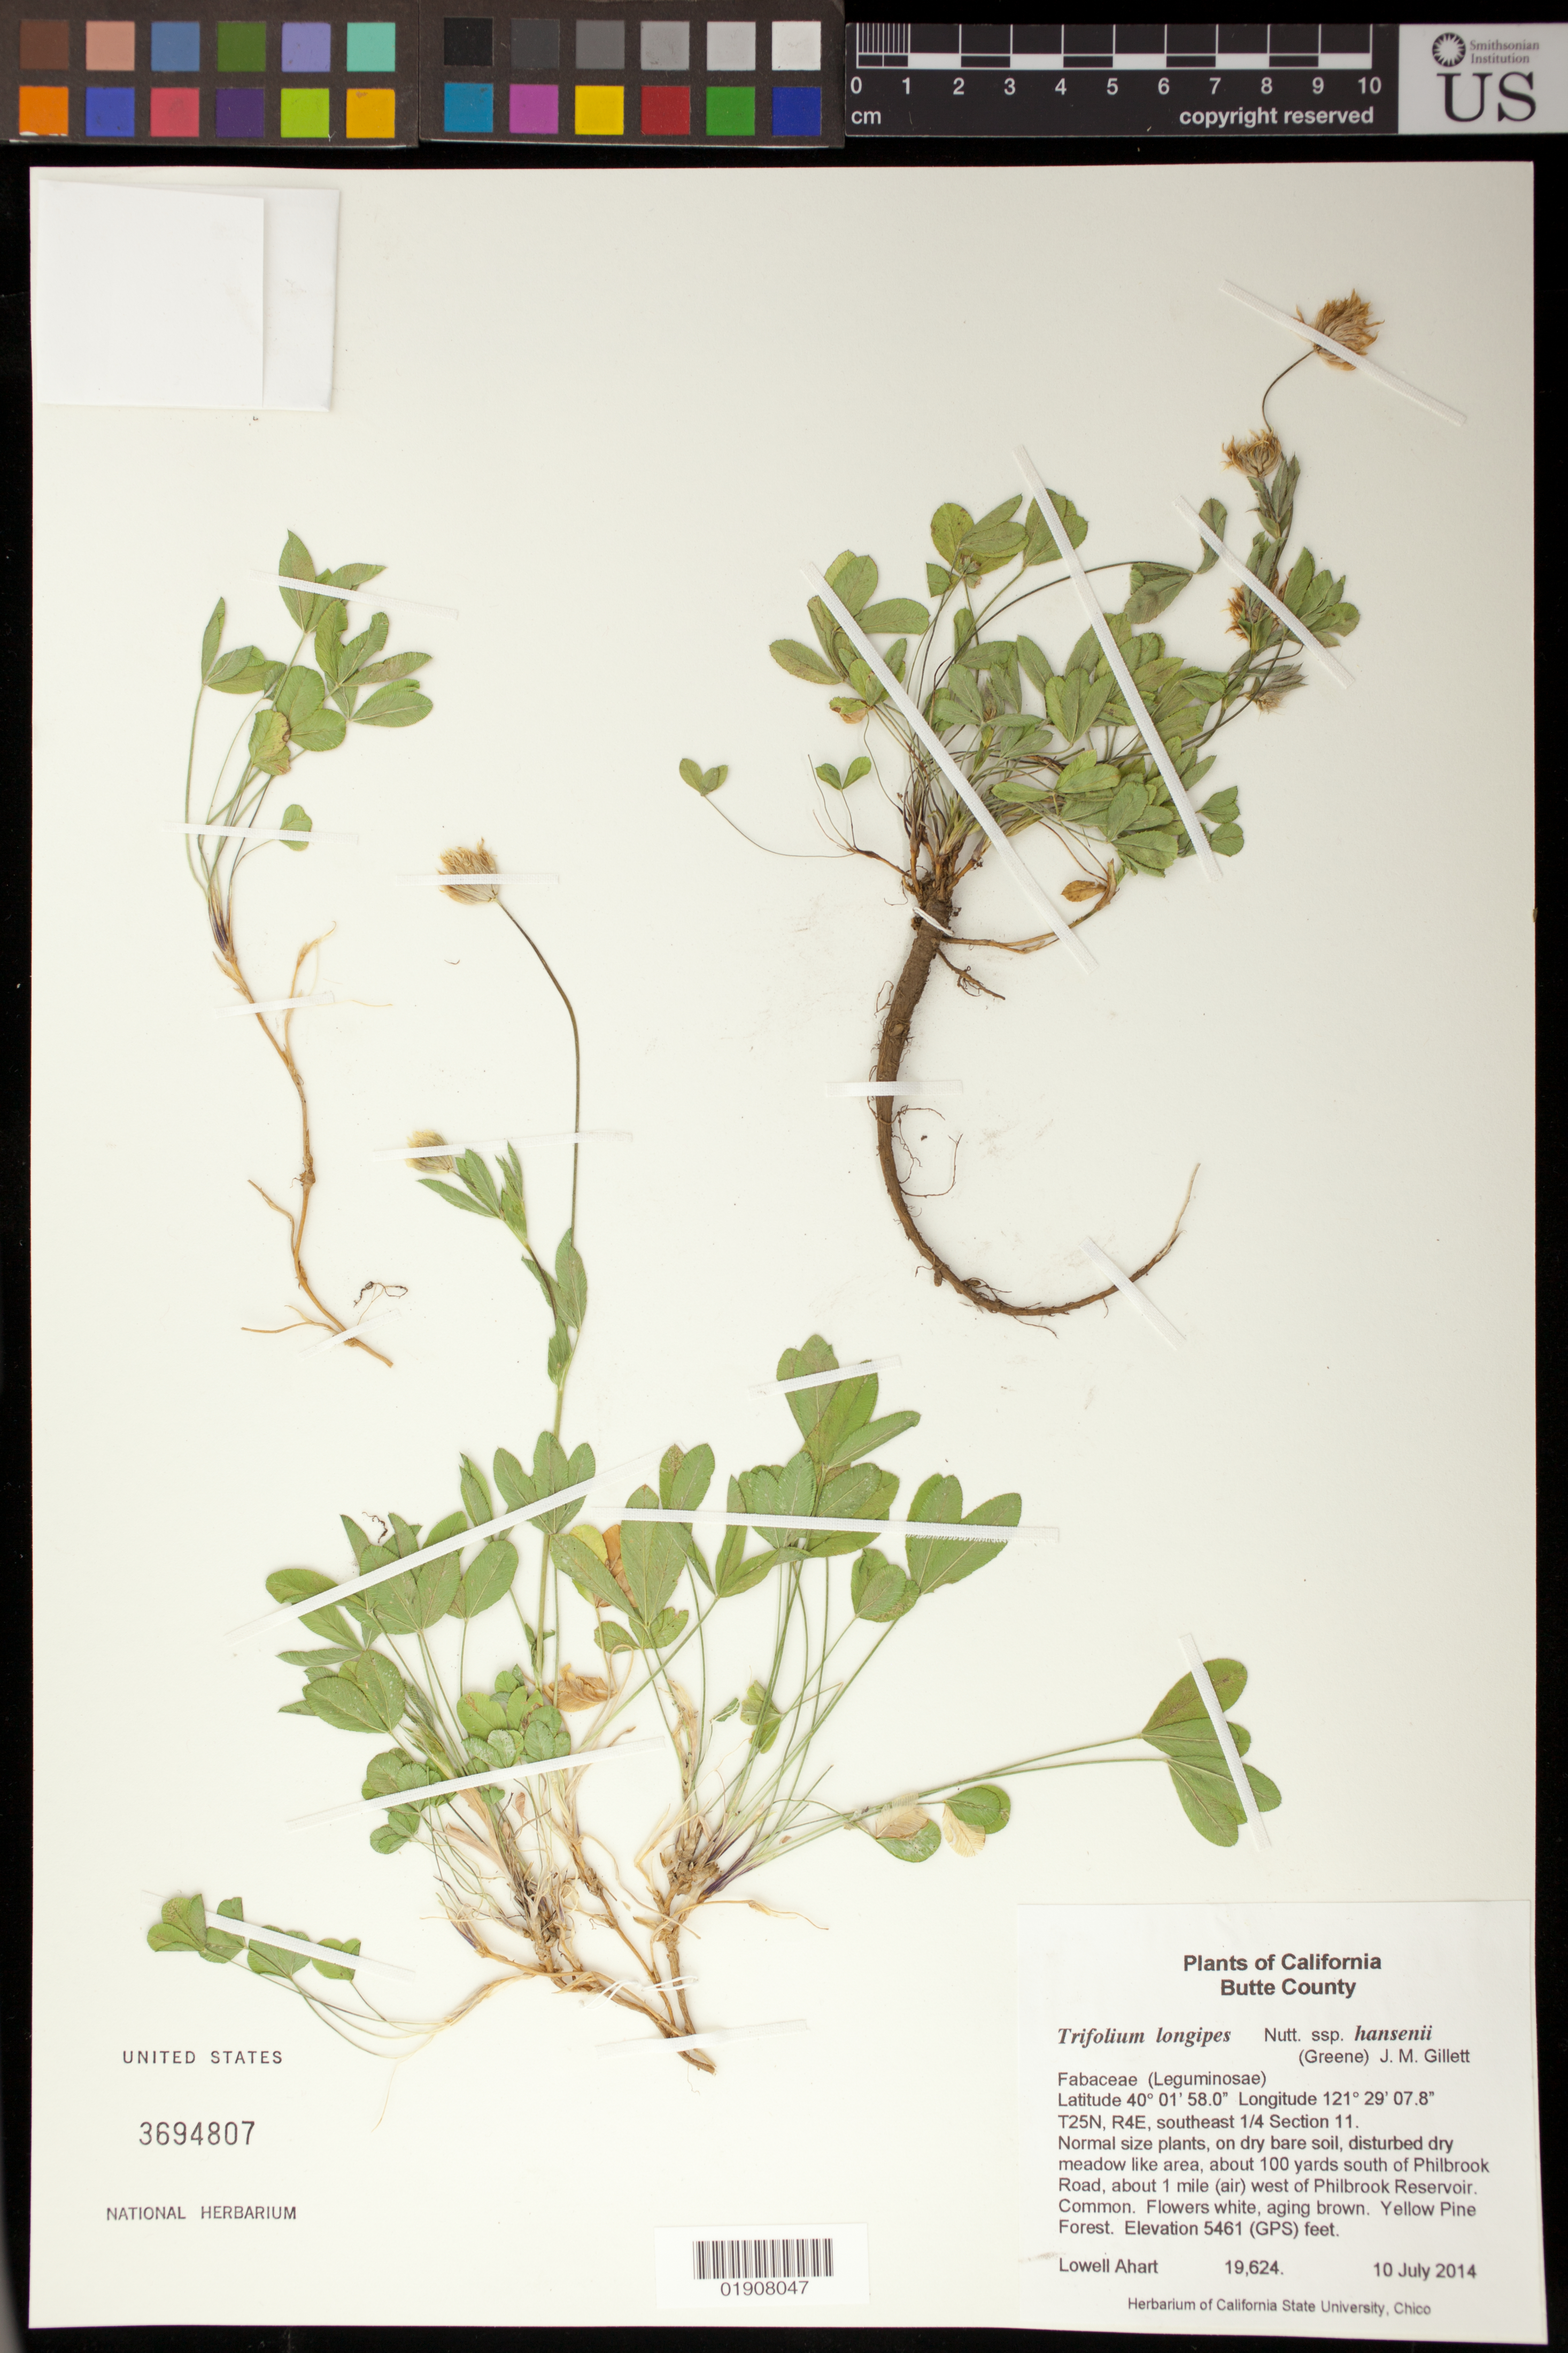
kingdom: Plantae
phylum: Tracheophyta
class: Magnoliopsida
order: Fabales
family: Fabaceae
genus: Trifolium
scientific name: Trifolium longipes subsp. hansenii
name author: (Greene) J.M. Gillett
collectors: L. Ahart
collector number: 19624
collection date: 2014-07-10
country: United States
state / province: California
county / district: Butte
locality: Meadow about 100 yards south of Philbrook Road, about 1 mile (air) west of Philbrook Reservoir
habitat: Yellow Pine Forest.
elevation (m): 1665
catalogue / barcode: US 3694807